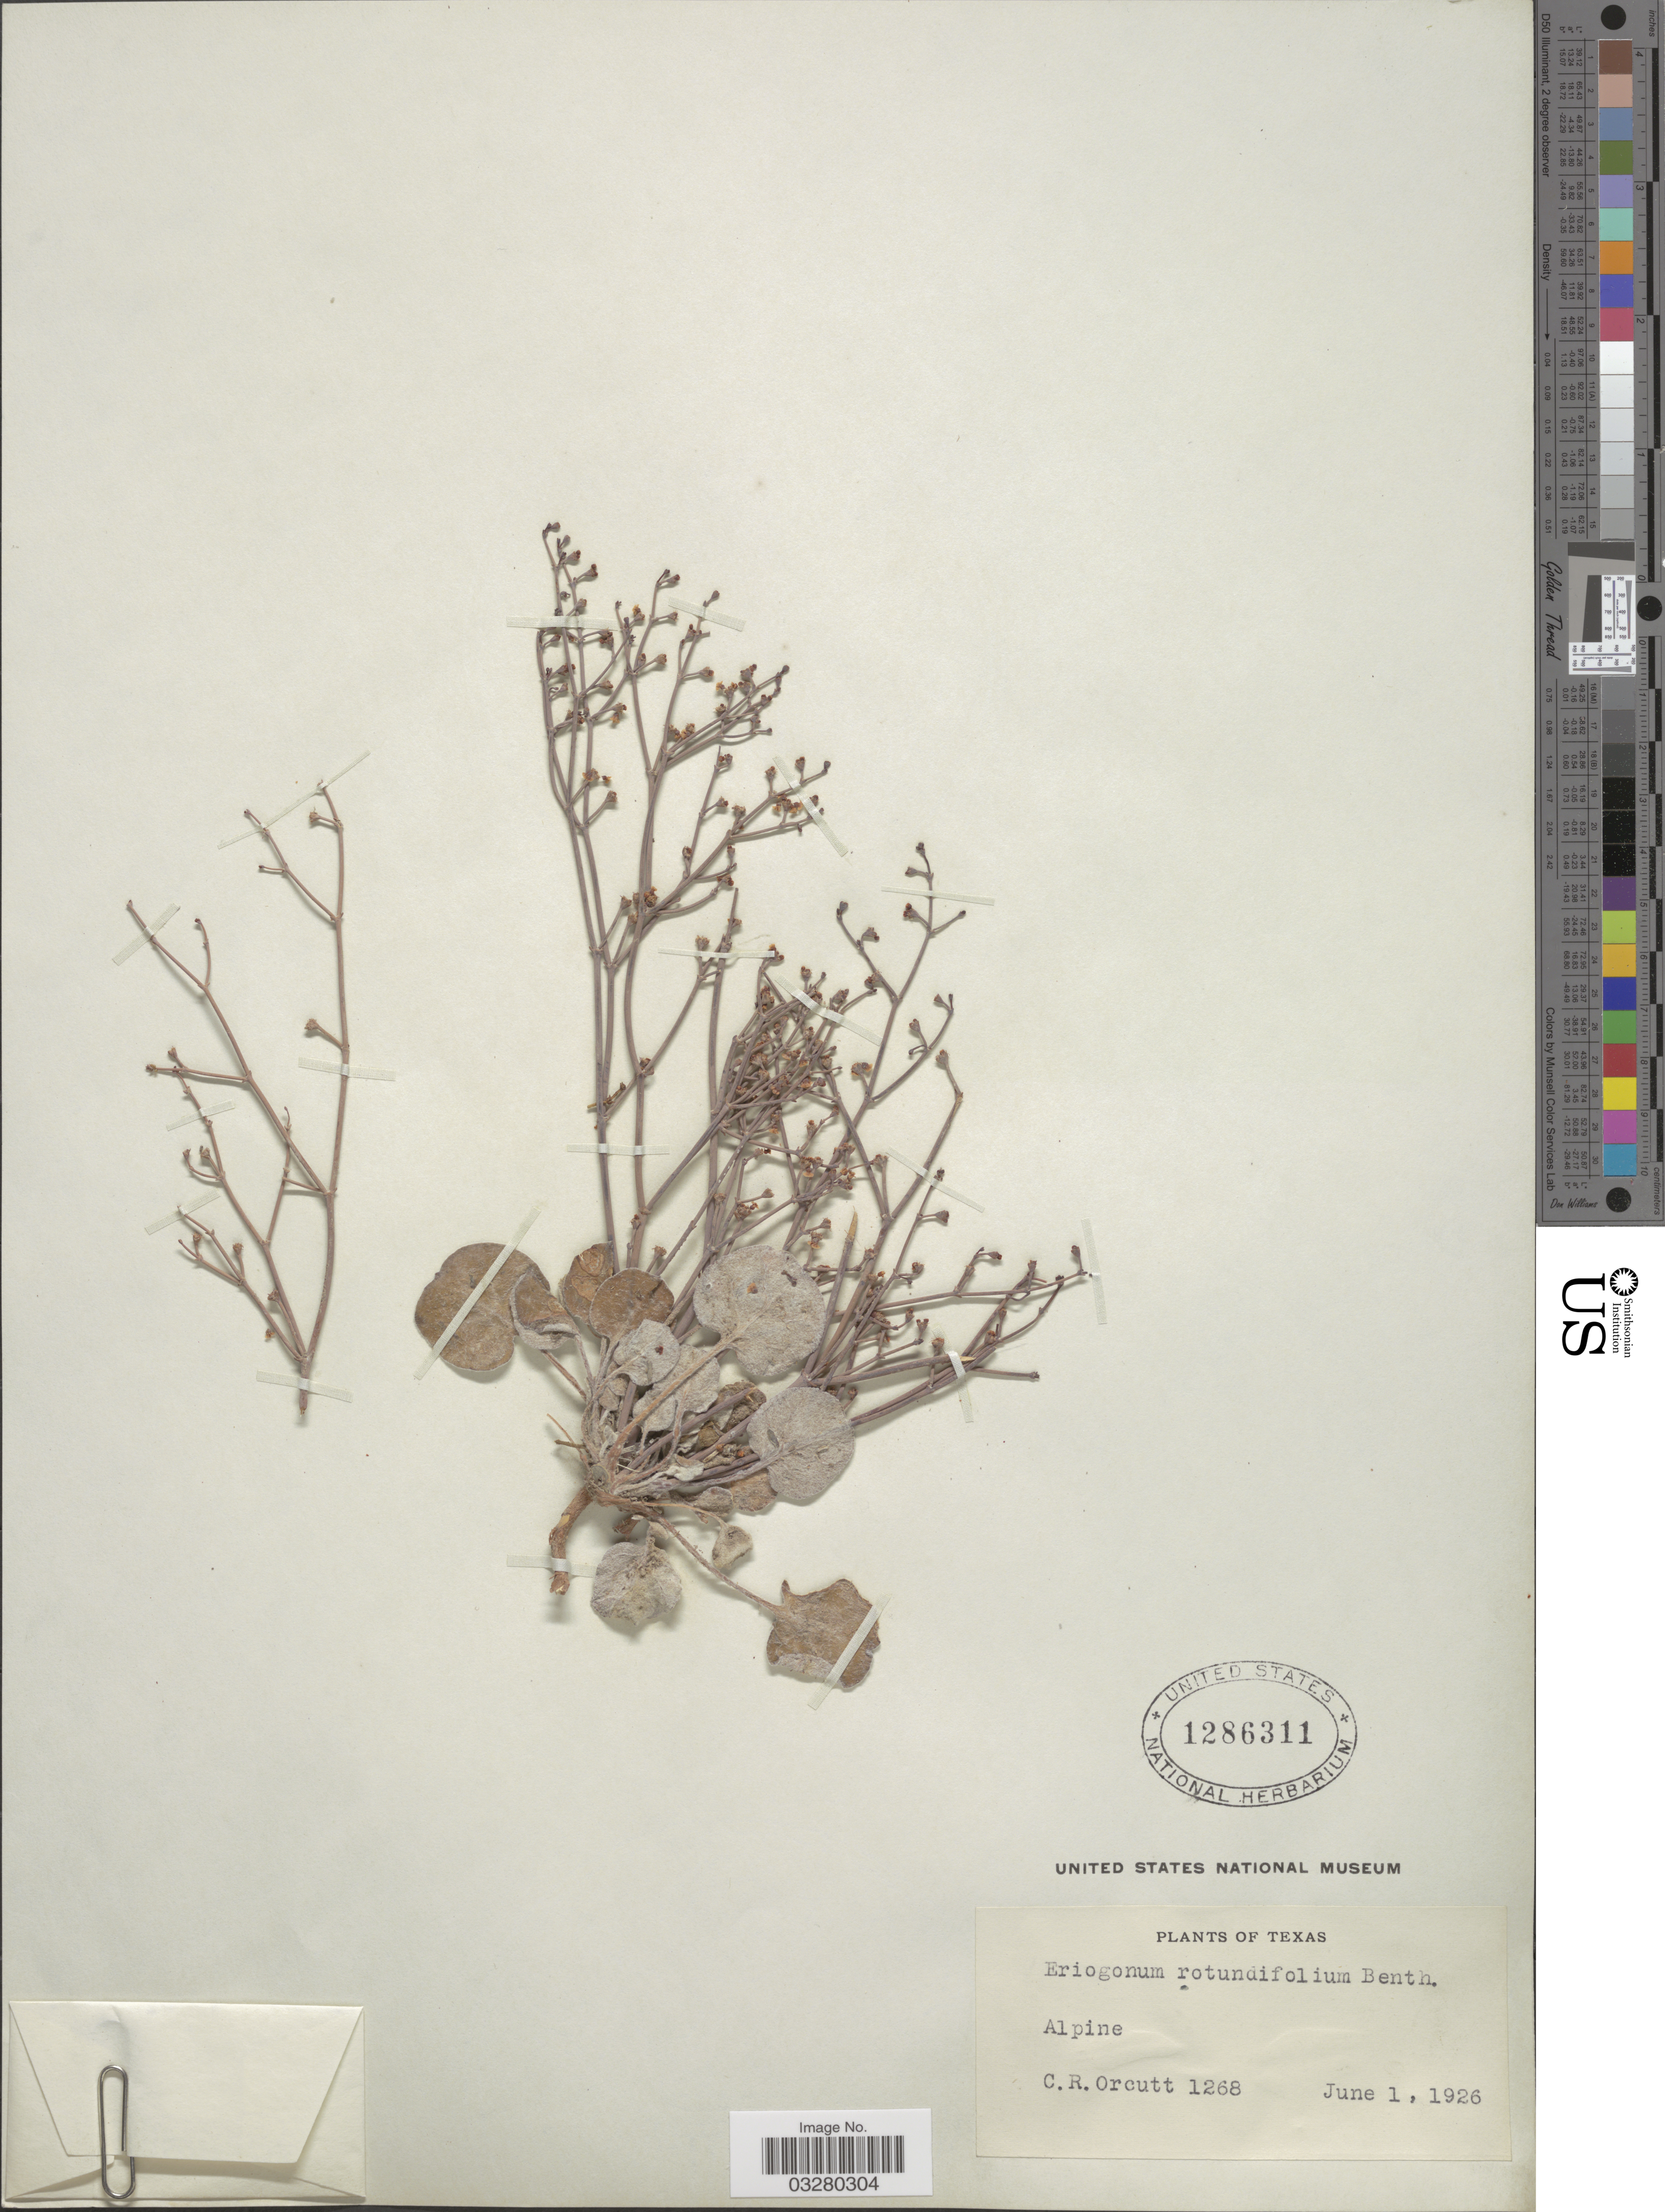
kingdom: Plantae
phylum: Tracheophyta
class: Magnoliopsida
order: Caryophyllales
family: Polygonaceae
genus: Eriogonum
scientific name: Eriogonum rotundifolium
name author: Benth. in DC.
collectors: C. R. Orcutt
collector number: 1268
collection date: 1926-06-01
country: United States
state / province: Texas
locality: Alpine.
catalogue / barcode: US 1286311